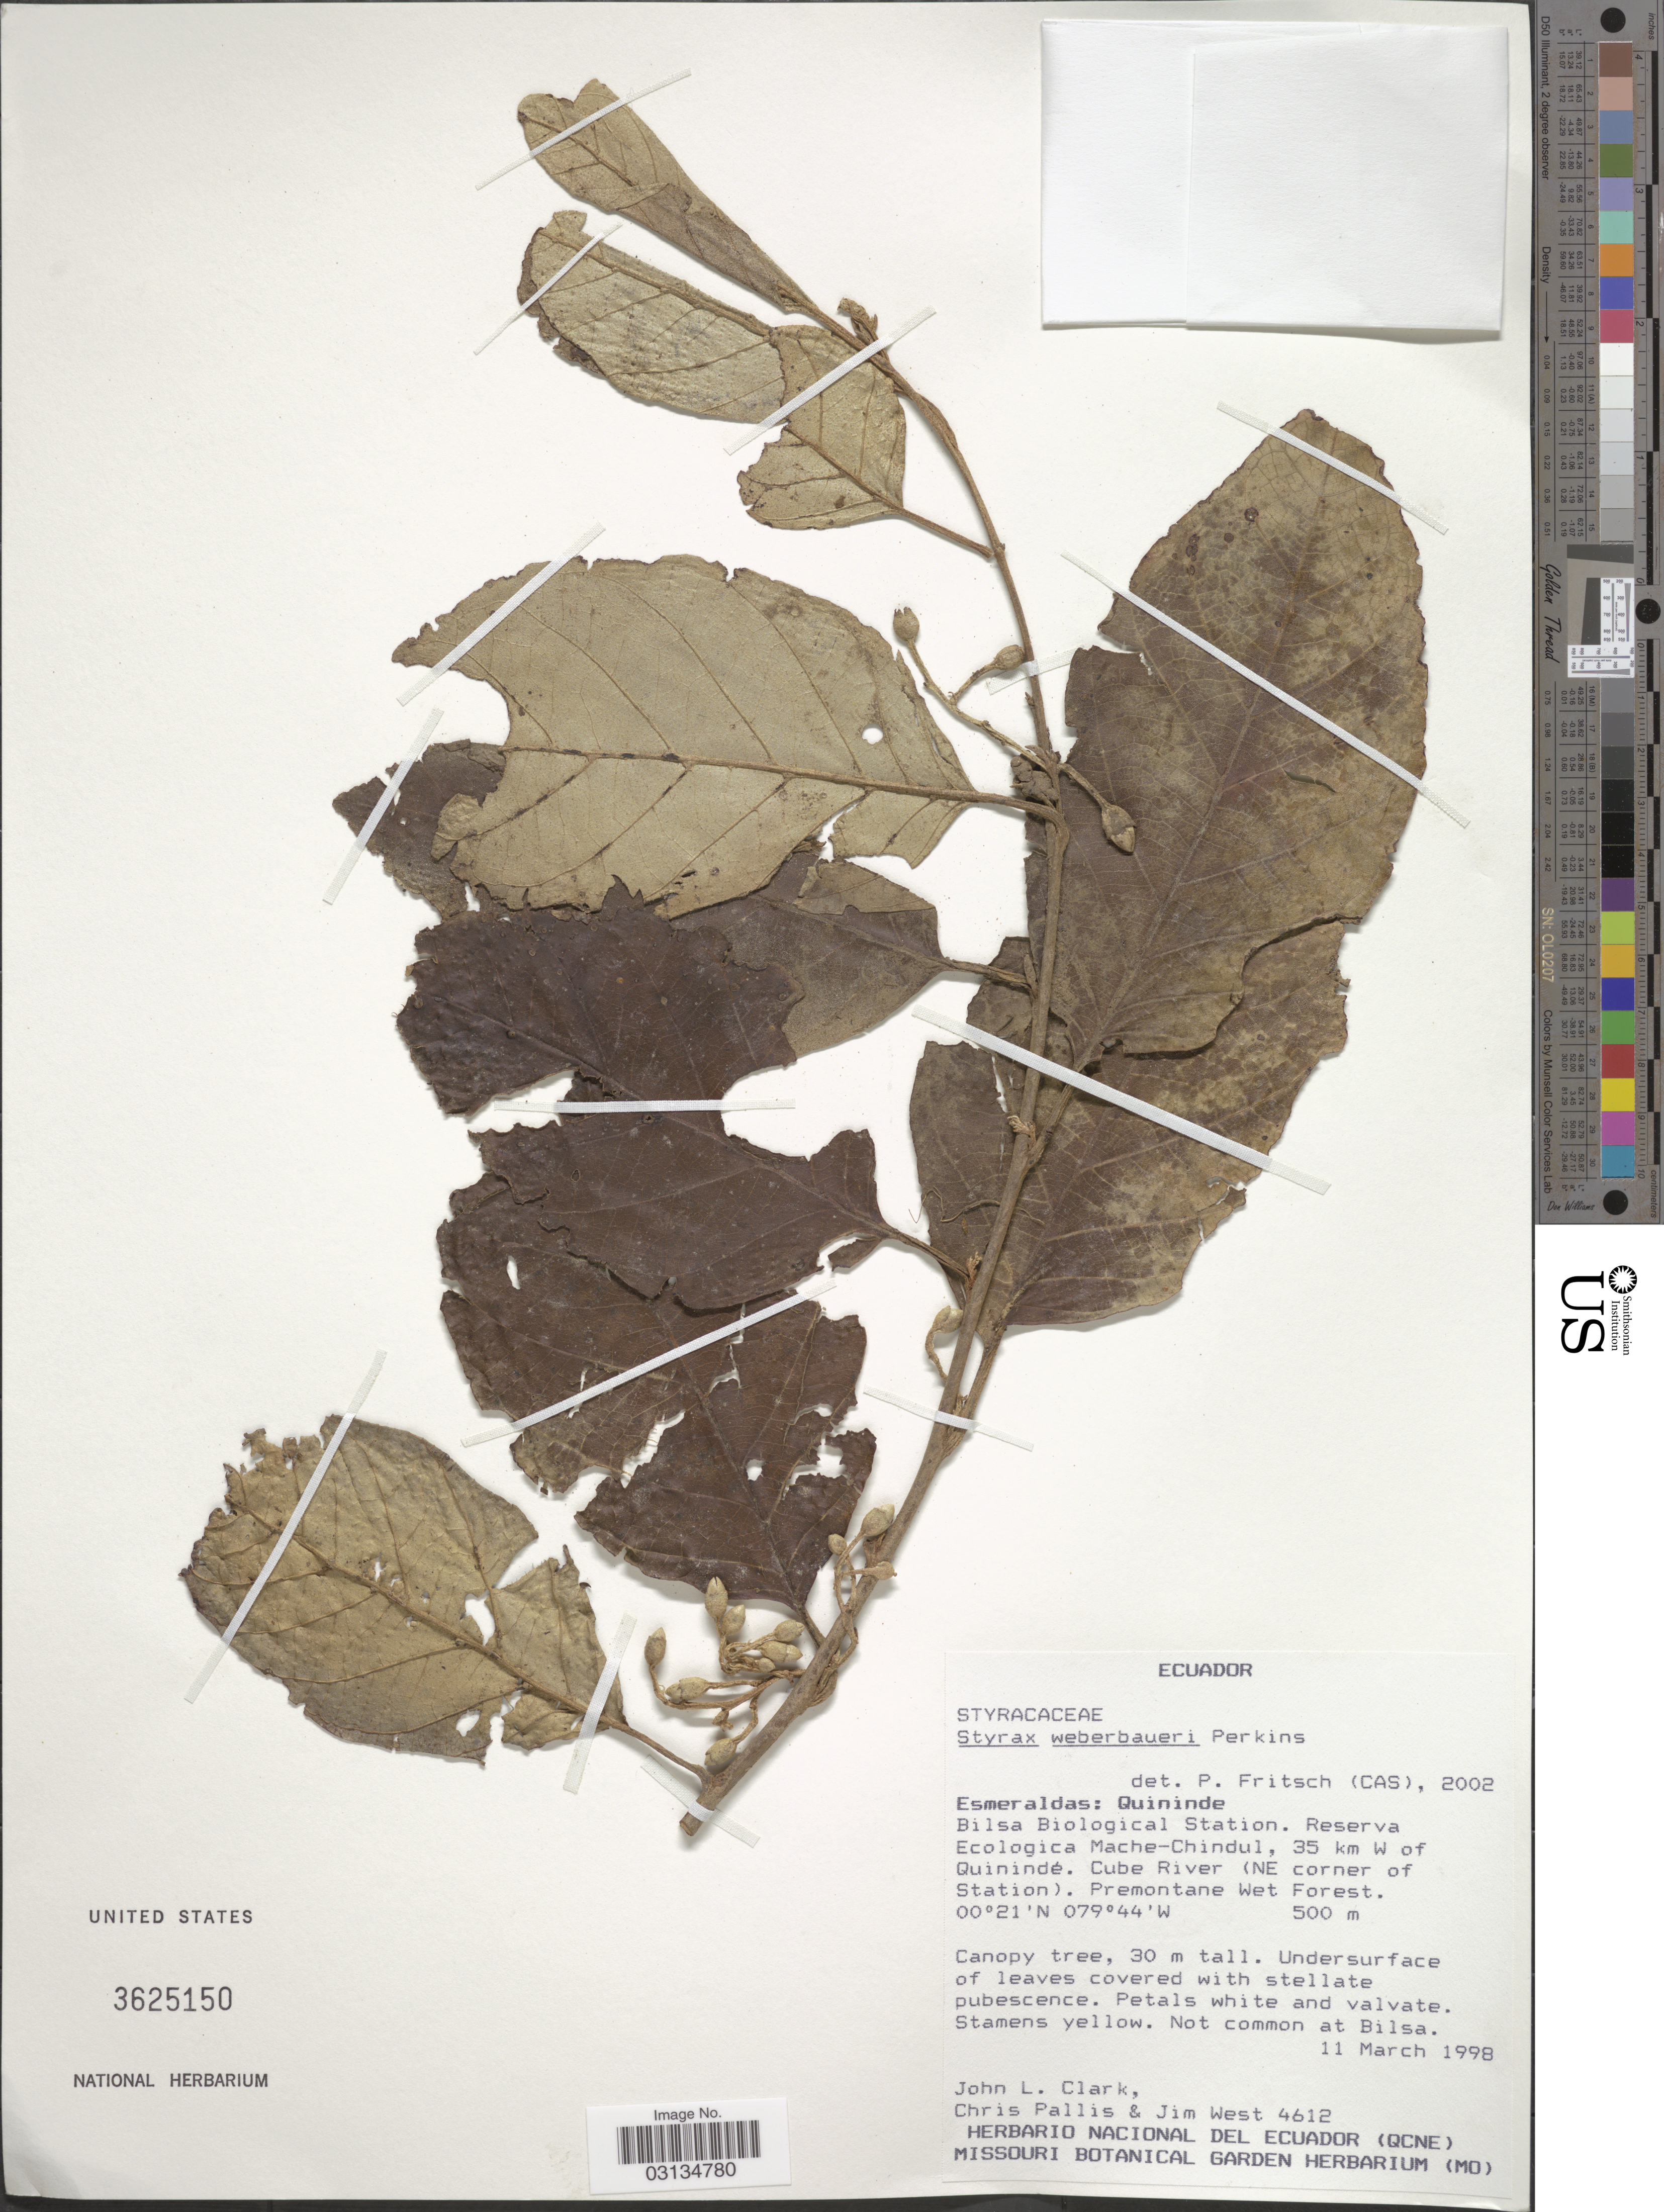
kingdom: Plantae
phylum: Tracheophyta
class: Magnoliopsida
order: Ericales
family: Styracaceae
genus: Styrax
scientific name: Styrax weberbaueri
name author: Perkins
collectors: J. L. Clark, C. Pallis & J. West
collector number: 4612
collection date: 1998-03-11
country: Ecuador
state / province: Esmeraldas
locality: Quininde, Bilsa Biological Station. Reserva Ecologica Mache-Chindul, 35 km W of Quinindé. Cube River (NE corner of Station).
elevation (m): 500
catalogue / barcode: US 3625150